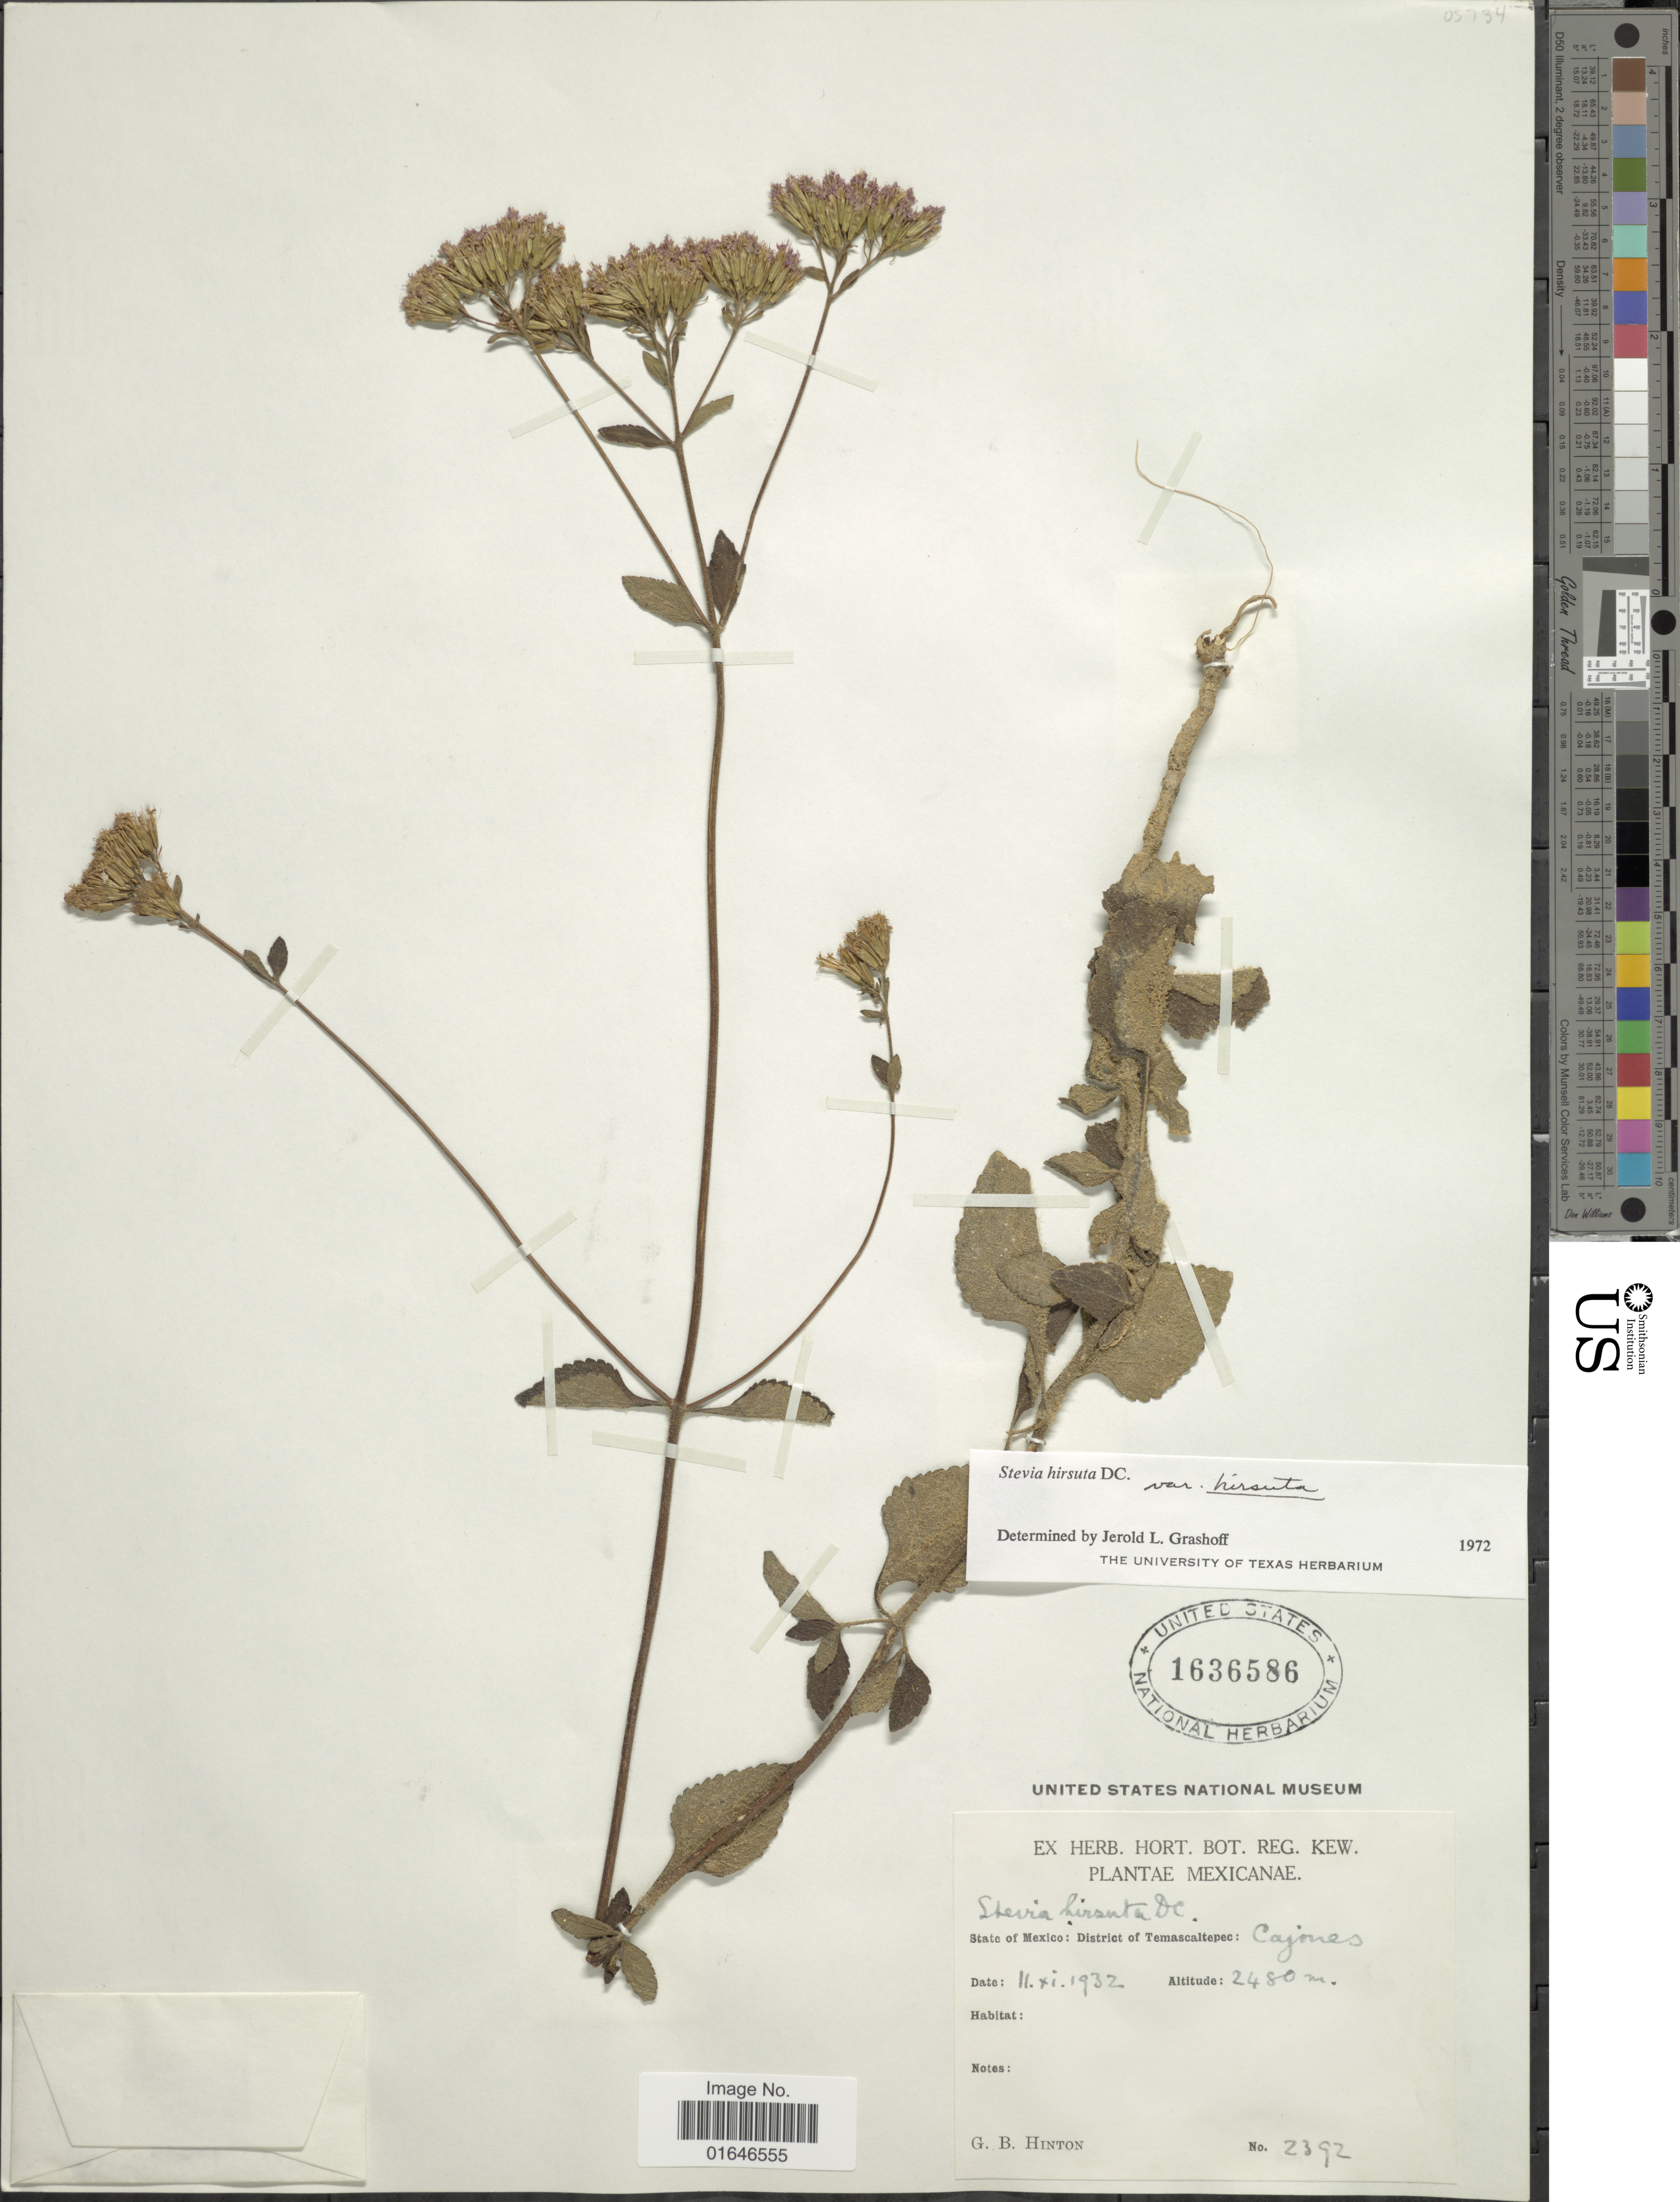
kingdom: Plantae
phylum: Tracheophyta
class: Magnoliopsida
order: Asterales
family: Asteraceae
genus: Stevia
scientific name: Stevia hirsuta var. hirsuta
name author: DC.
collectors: G. B. Hinton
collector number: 2392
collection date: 1932-11-11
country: Mexico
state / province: México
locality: State of Mexico: District of Temascaltepec, Cajones.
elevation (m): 2480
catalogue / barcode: US 1636586